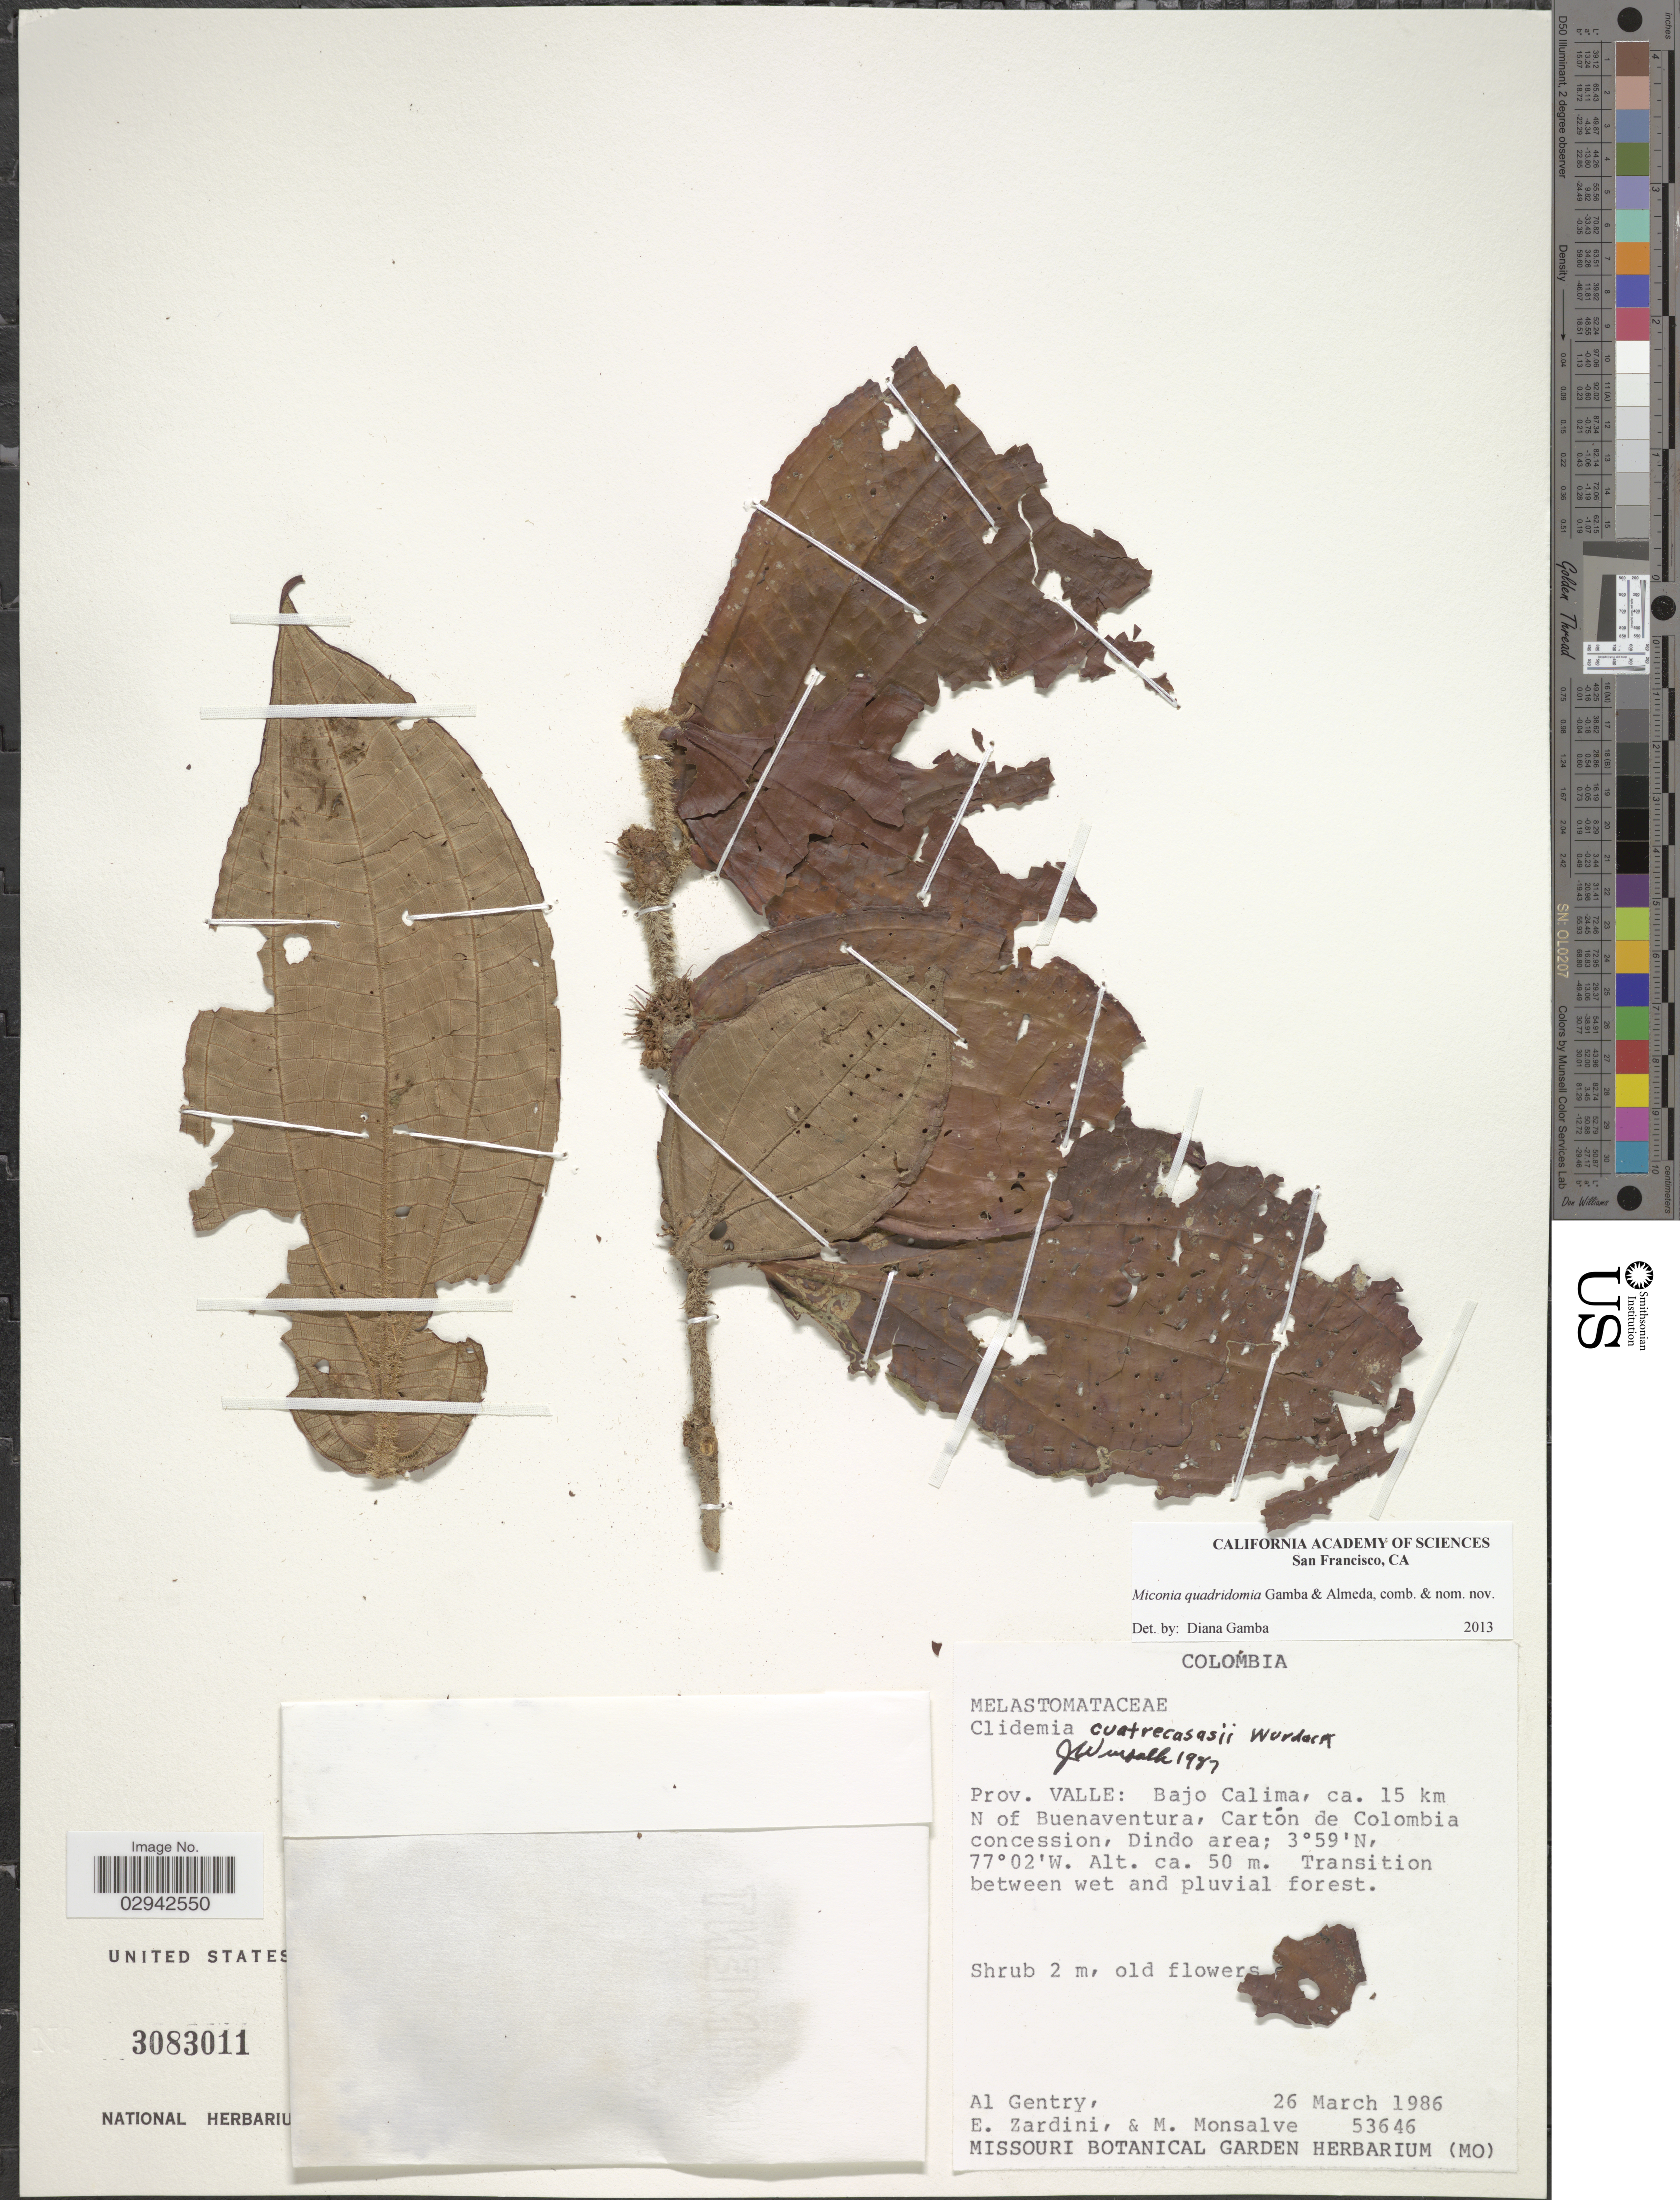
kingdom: Plantae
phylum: Tracheophyta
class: Magnoliopsida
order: Myrtales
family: Melastomataceae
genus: Miconia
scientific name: Miconia quadridomius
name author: Gamba & Almeda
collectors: A. H. Gentry, E. Zardini & M. Monsalve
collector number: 53646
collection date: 1986-03-26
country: Colombia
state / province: Valle del Cauca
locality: Bajo Calima, ca. 15 km N of Buenaventura, Cartón de Colombia concession, Dindo area.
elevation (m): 50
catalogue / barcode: US 3083011